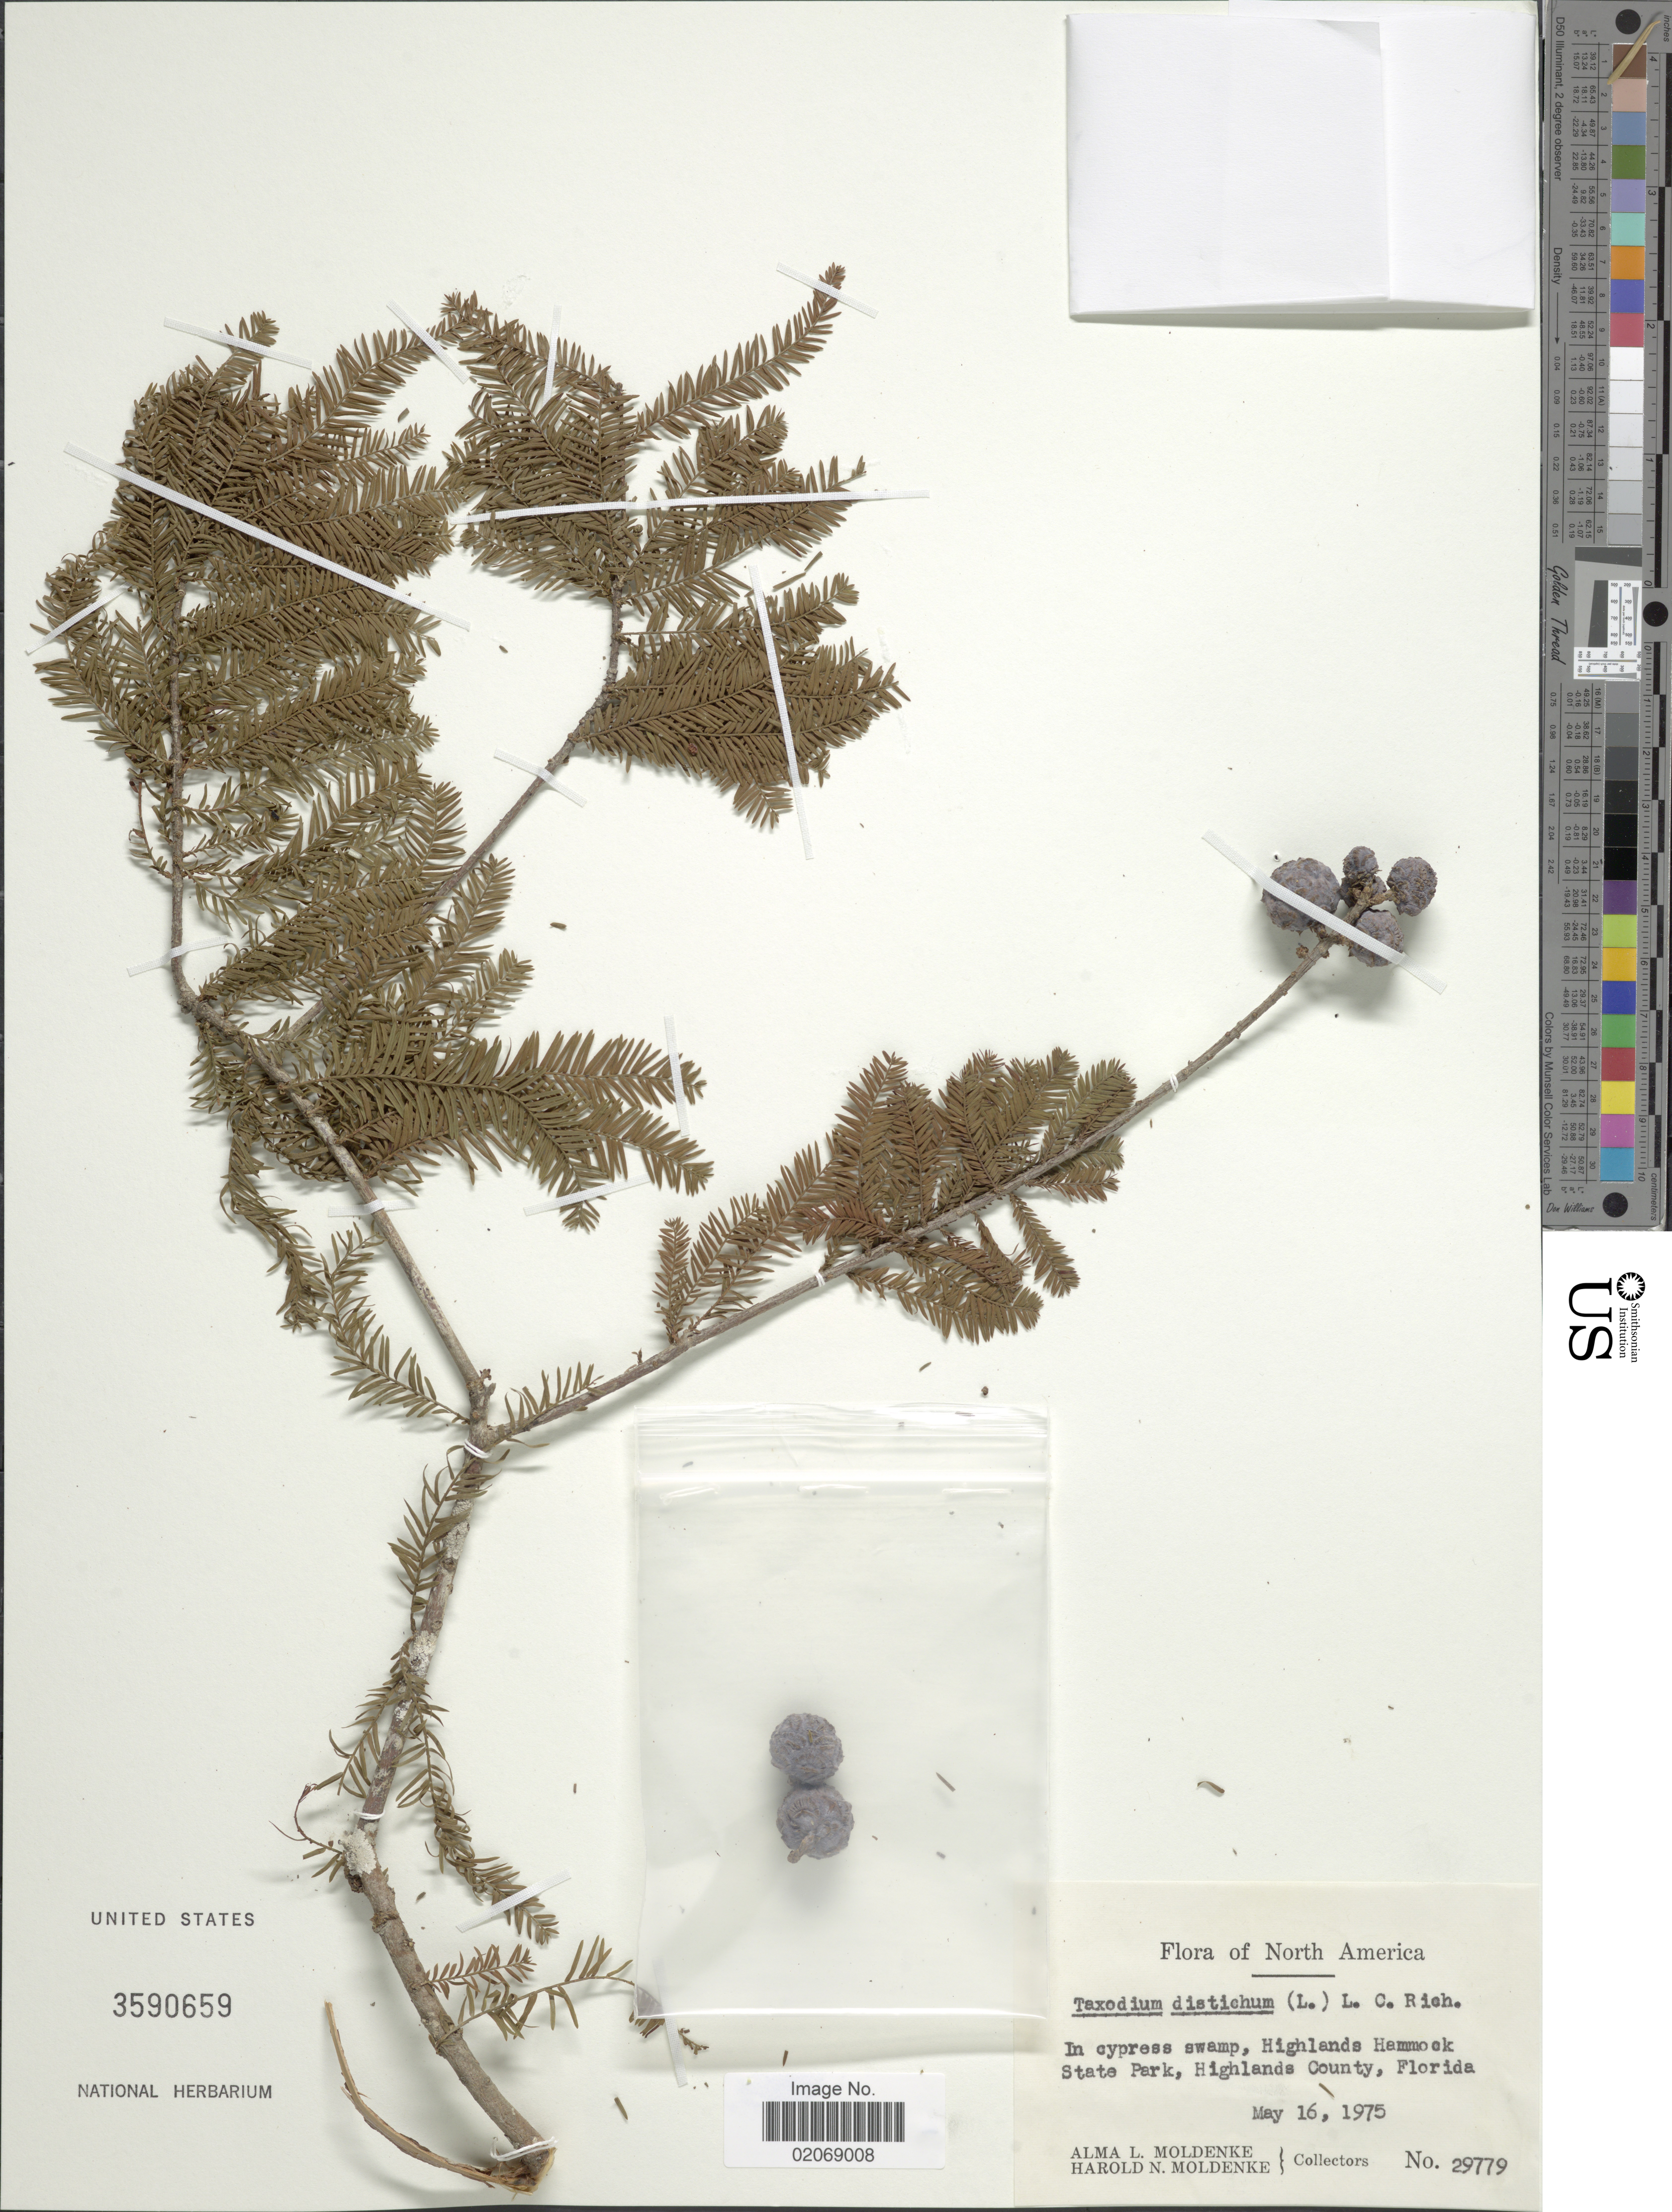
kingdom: Plantae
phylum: Tracheophyta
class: Pinopsida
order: Pinales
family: Cupressaceae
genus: Taxodium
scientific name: Taxodium distichum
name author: (L.) Rich.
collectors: A. L. Moldenke & H. N. Moldenke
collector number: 29779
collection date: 1975-06-16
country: United States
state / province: Florida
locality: Highlands hammock State Park, Highlands County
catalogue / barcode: US 3590659